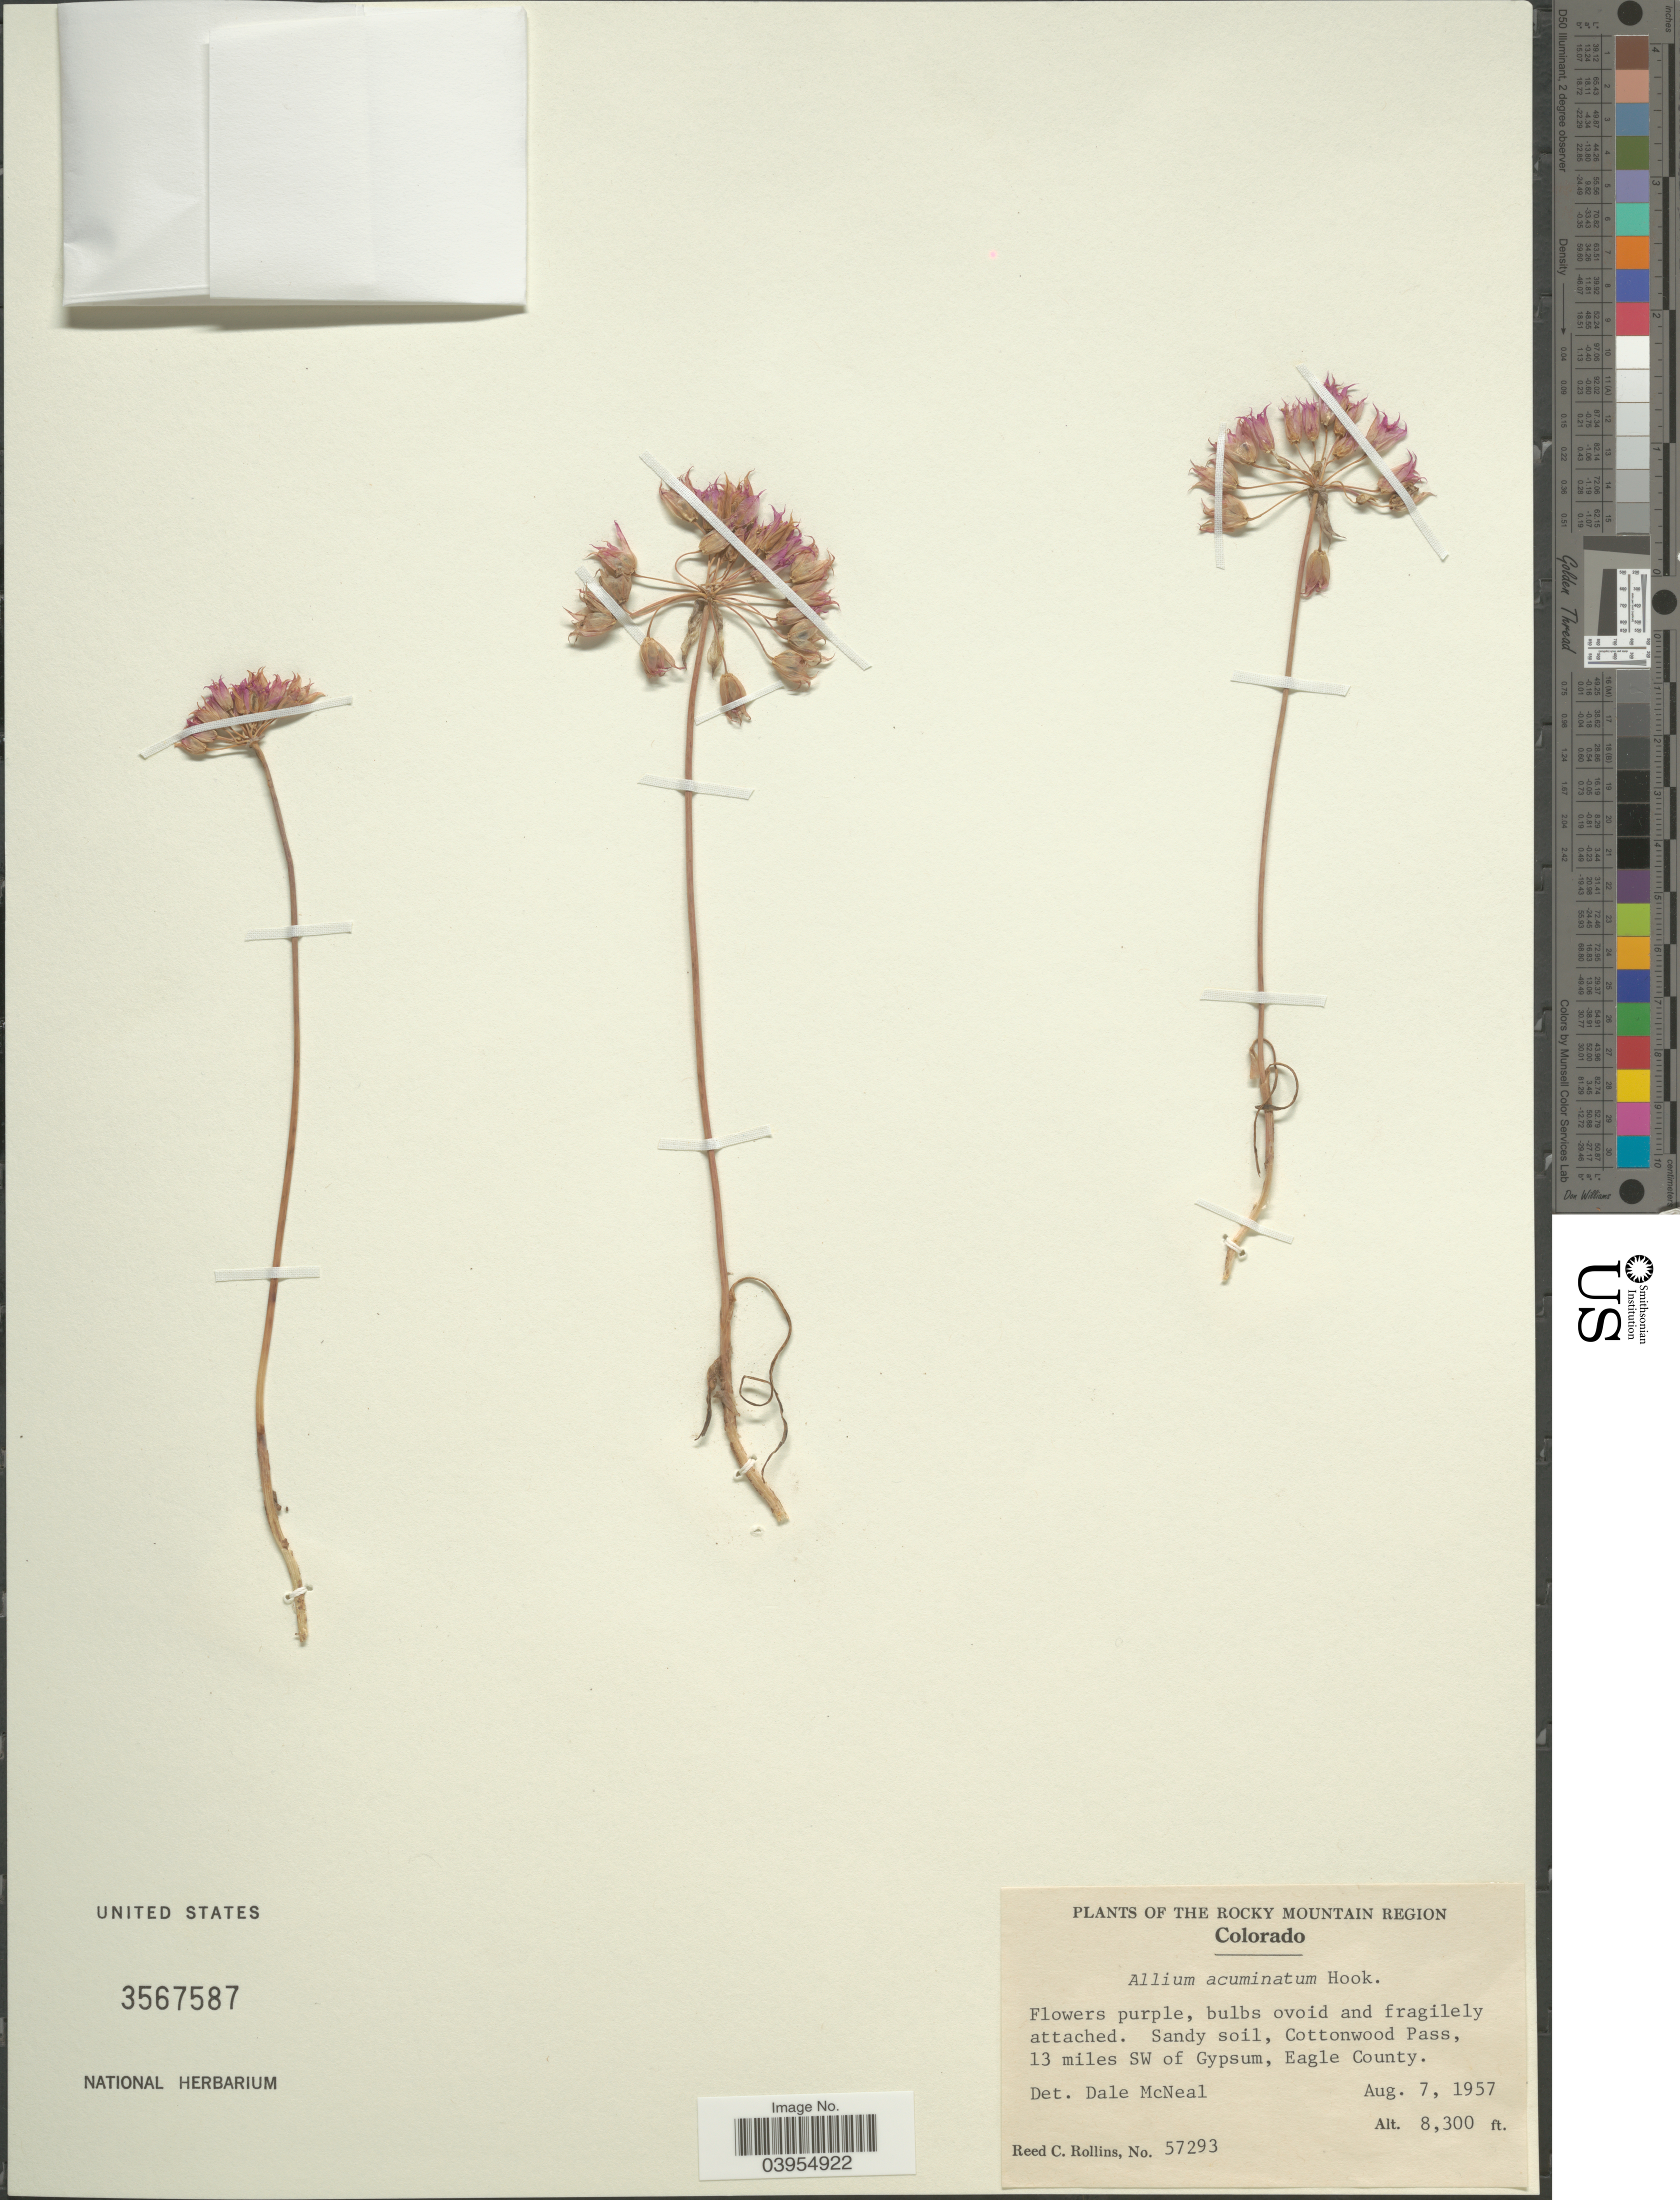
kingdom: Plantae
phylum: Tracheophyta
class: Liliopsida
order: Asparagales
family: Amaryllidaceae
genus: Allium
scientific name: Allium acuminatum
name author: Hook.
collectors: R. C. Rollins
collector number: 57293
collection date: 1957-08-07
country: United States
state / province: Colorado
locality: Rocky Mountain Region. Sandy soil, Cottonwood Pass, 13 miles SW of Gypsum, Eagle County.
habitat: sandy soil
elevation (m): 2530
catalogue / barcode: US 3567587